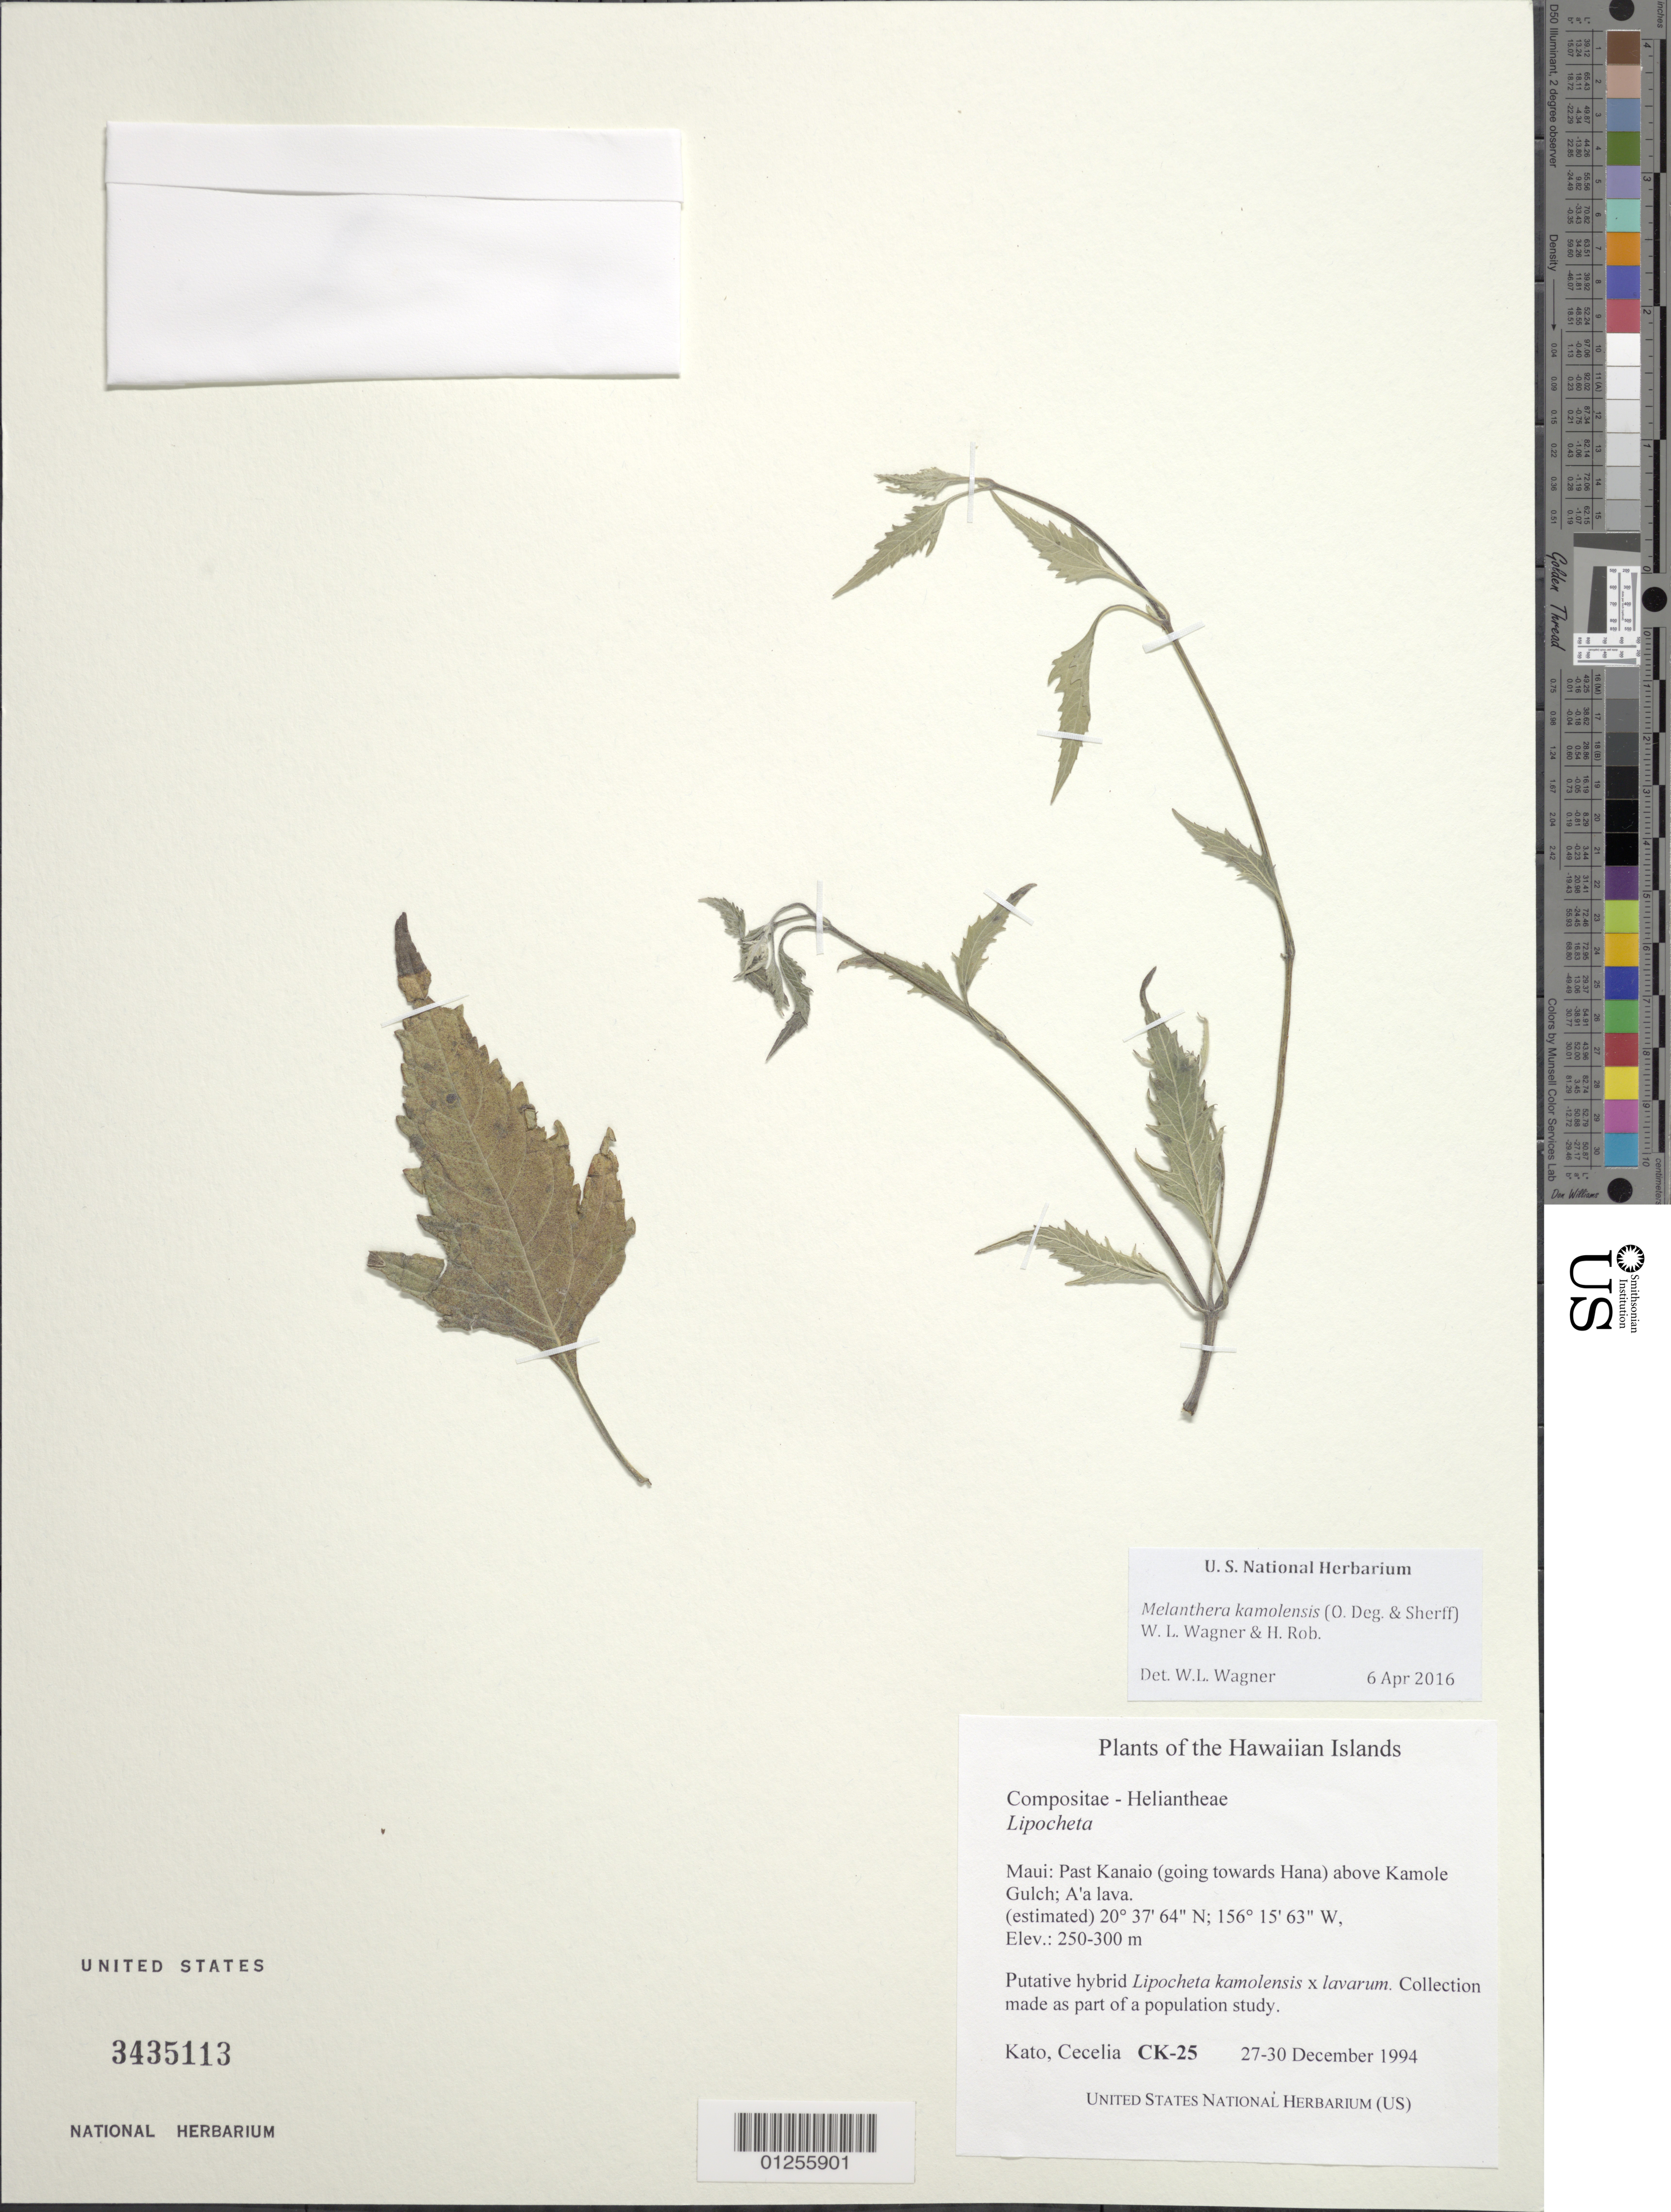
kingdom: Plantae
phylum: Tracheophyta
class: Magnoliopsida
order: Asterales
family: Asteraceae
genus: Wollastonia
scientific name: Wollastonia kamolensis x W. lavarum (Gaudich.) Orchard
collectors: C. Kato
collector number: CK-25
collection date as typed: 27 - 30 Dec 1994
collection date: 1994-12-27/1994-12-30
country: United States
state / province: Hawaii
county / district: Maui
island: Maui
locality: Past Kanaio (going towards Hana) above Kamole Gulch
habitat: A'a lava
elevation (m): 250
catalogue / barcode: US 3435113